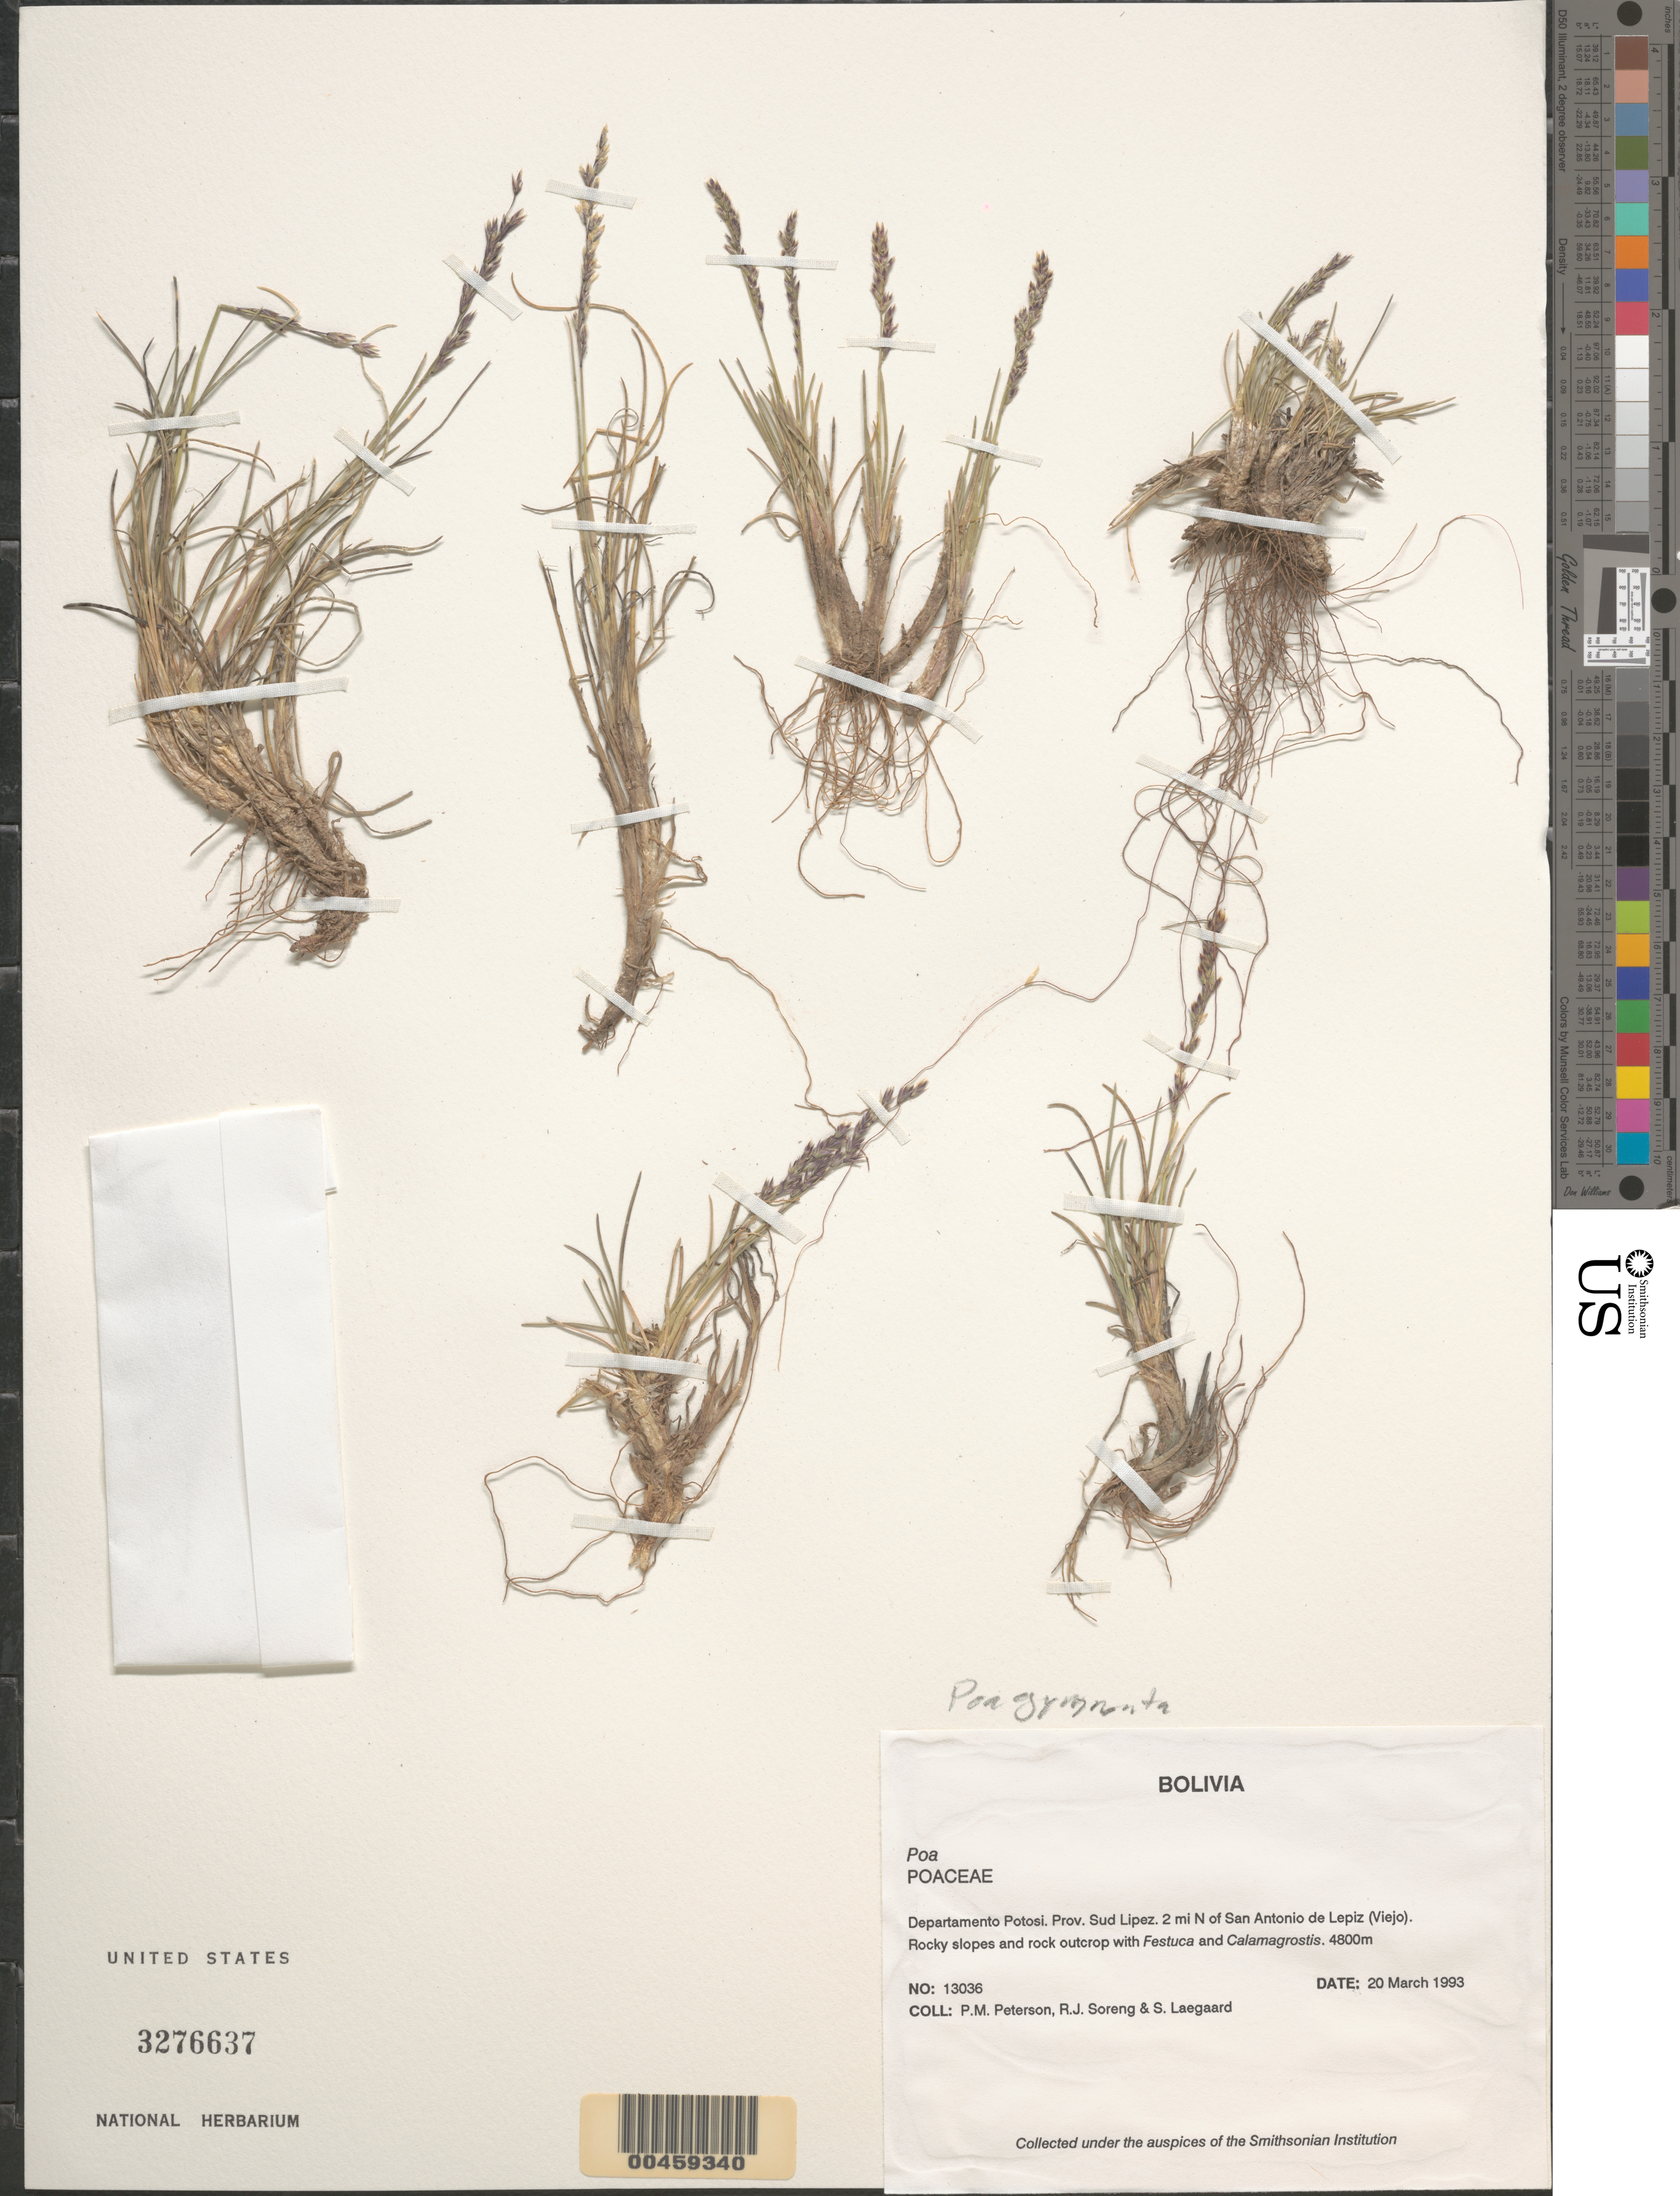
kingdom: Plantae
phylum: Tracheophyta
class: Liliopsida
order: Poales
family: Poaceae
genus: Poa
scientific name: Poa gymnantha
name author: Pilg.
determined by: Soreng, Robert J., Research Associate (BOT), Smithsonian Institution - National Museum of Natural History (UNITED STATES)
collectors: P. M. Peterson, R. J. Soreng & S. Lægaard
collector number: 13036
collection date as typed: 20 Mar 1993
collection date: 1993-03-20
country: Bolivia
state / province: Potosí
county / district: Sud Lípez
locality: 2 mi N of San Antonia de Lepiz (Viejo).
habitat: Rocky slopes and rock outcrop with Festuca and Calamagrostis.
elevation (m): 4800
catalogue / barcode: US 3276637